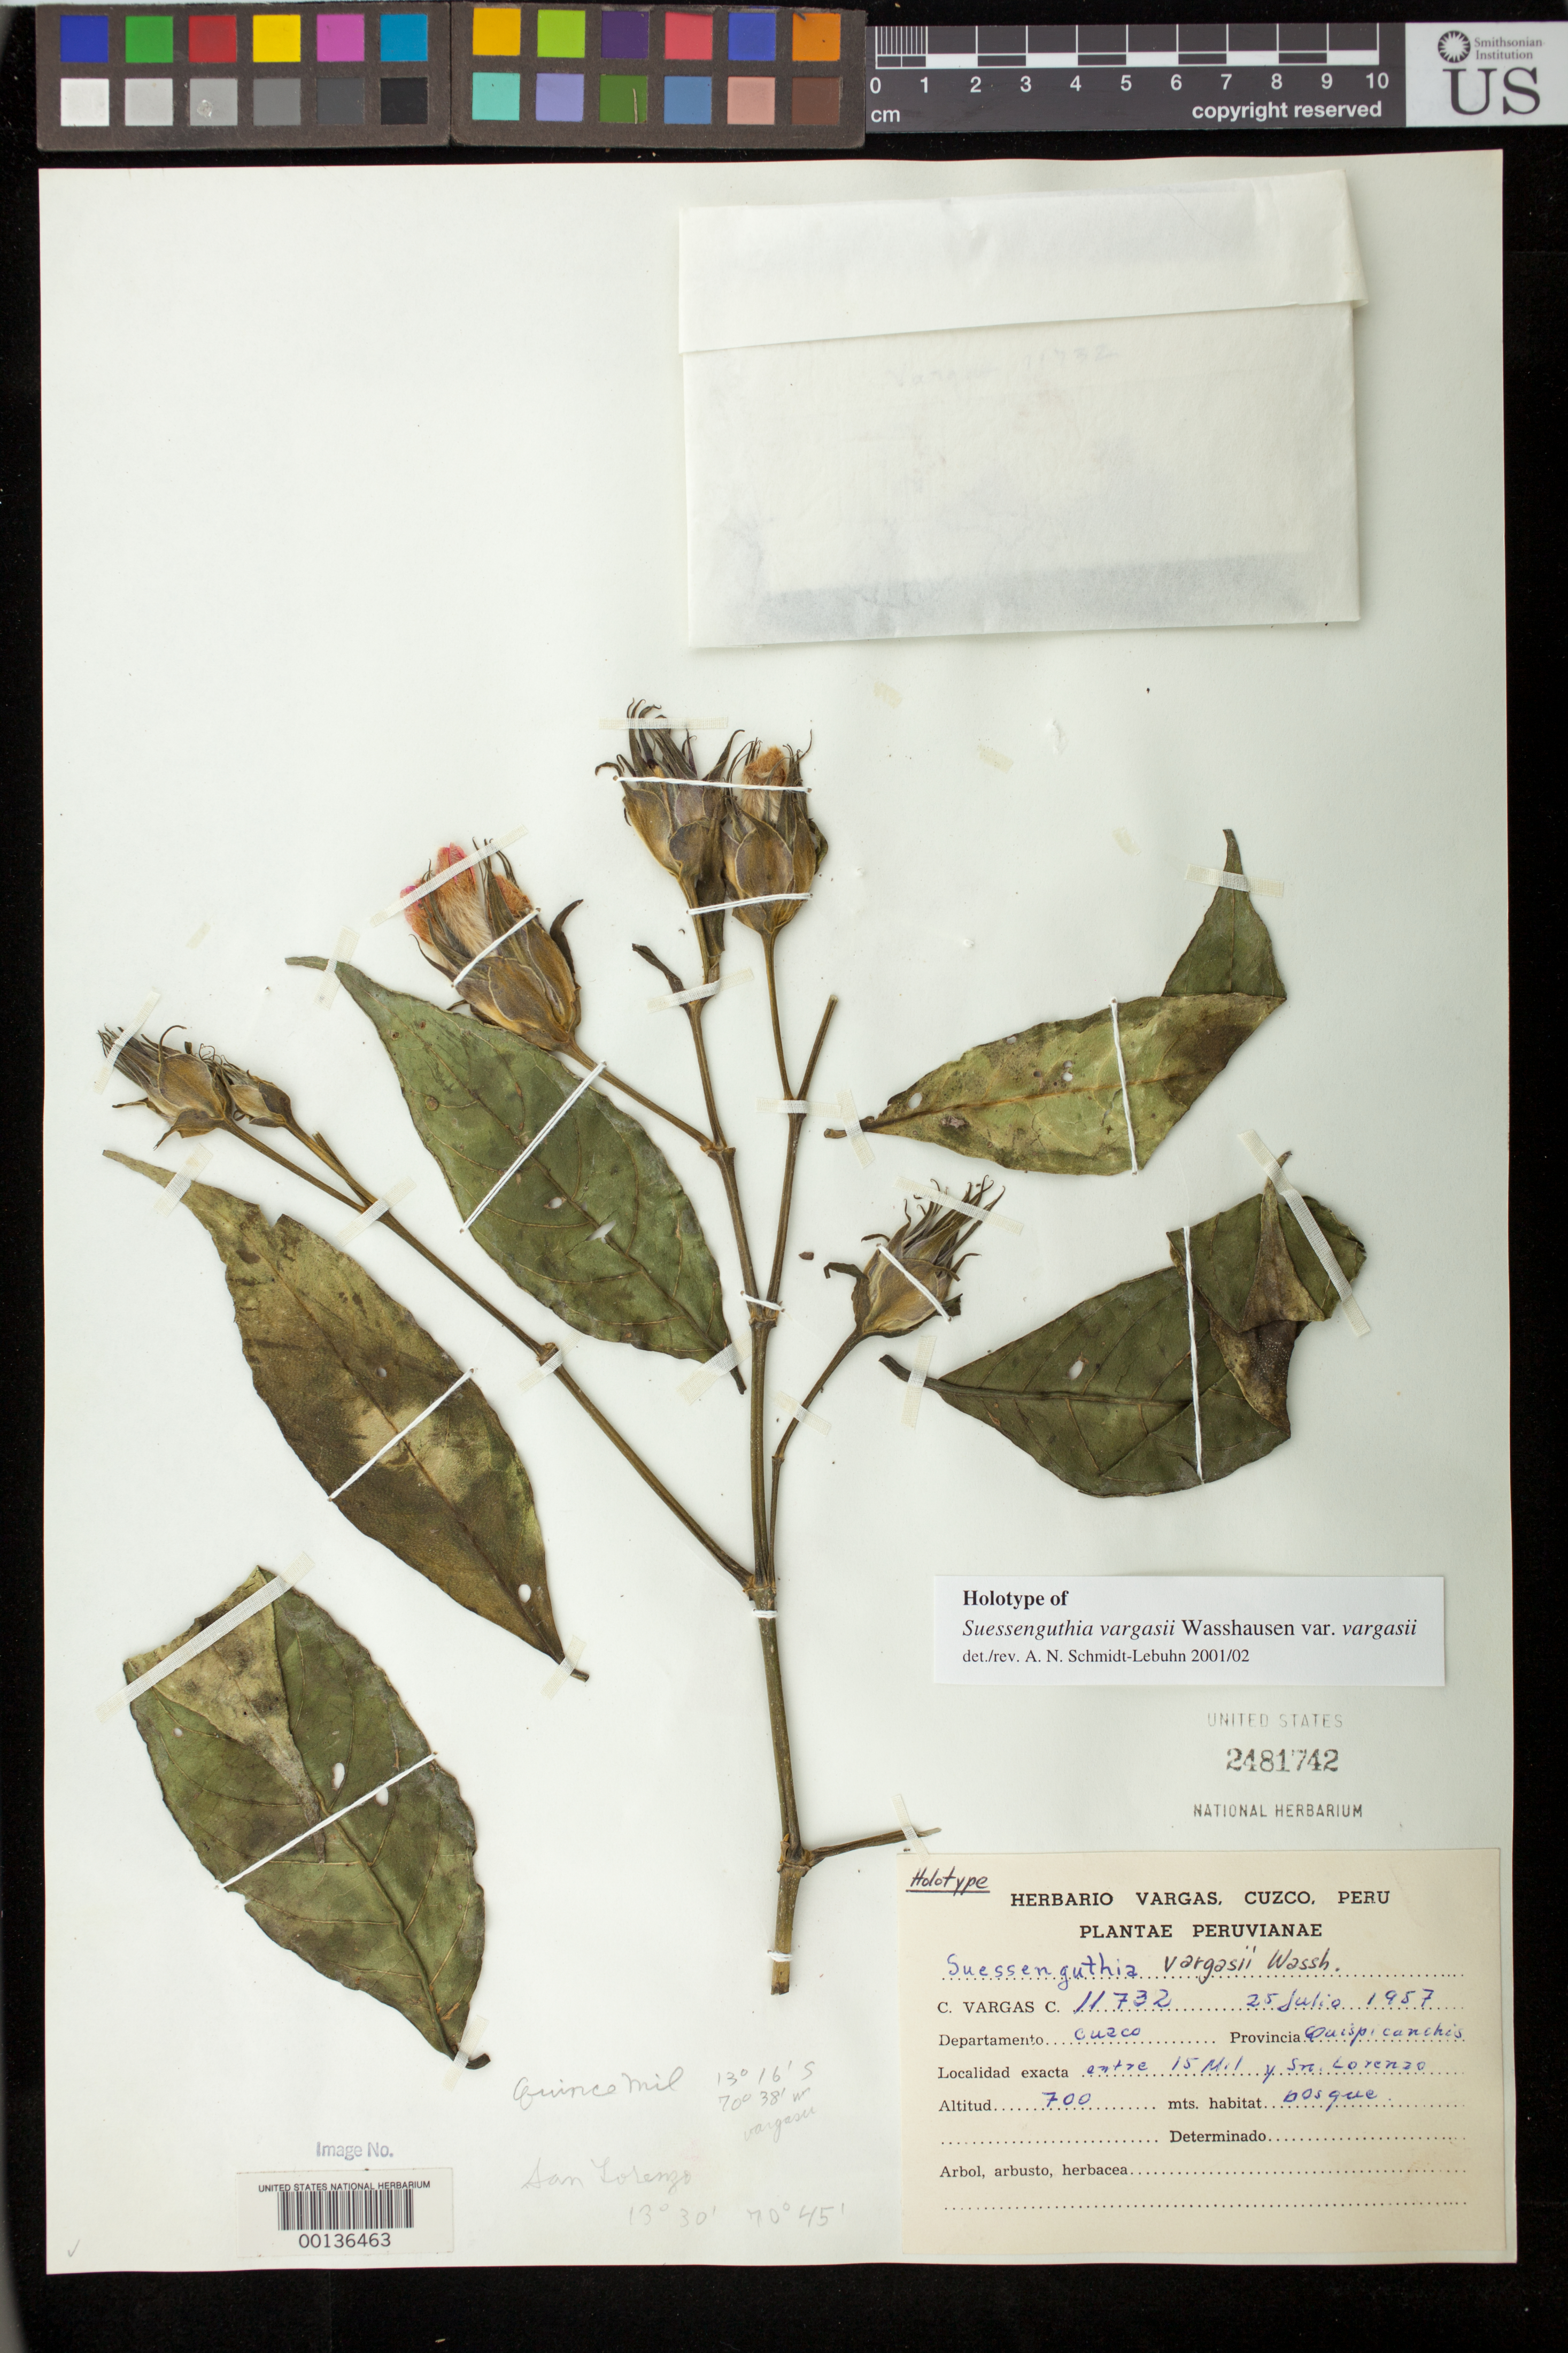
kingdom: Plantae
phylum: Tracheophyta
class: Magnoliopsida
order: Lamiales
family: Acanthaceae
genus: Suessenguthia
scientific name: Suessenguthia vargasii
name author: Wassh.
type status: Holotype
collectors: C. Vargas Calderón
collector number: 11732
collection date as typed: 25 Jul 1957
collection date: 1957-07-25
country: Peru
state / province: Cusco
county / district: Quispicanchis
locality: Quispicanchi, between Quince Mil and San Lorenzo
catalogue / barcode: US 2481742